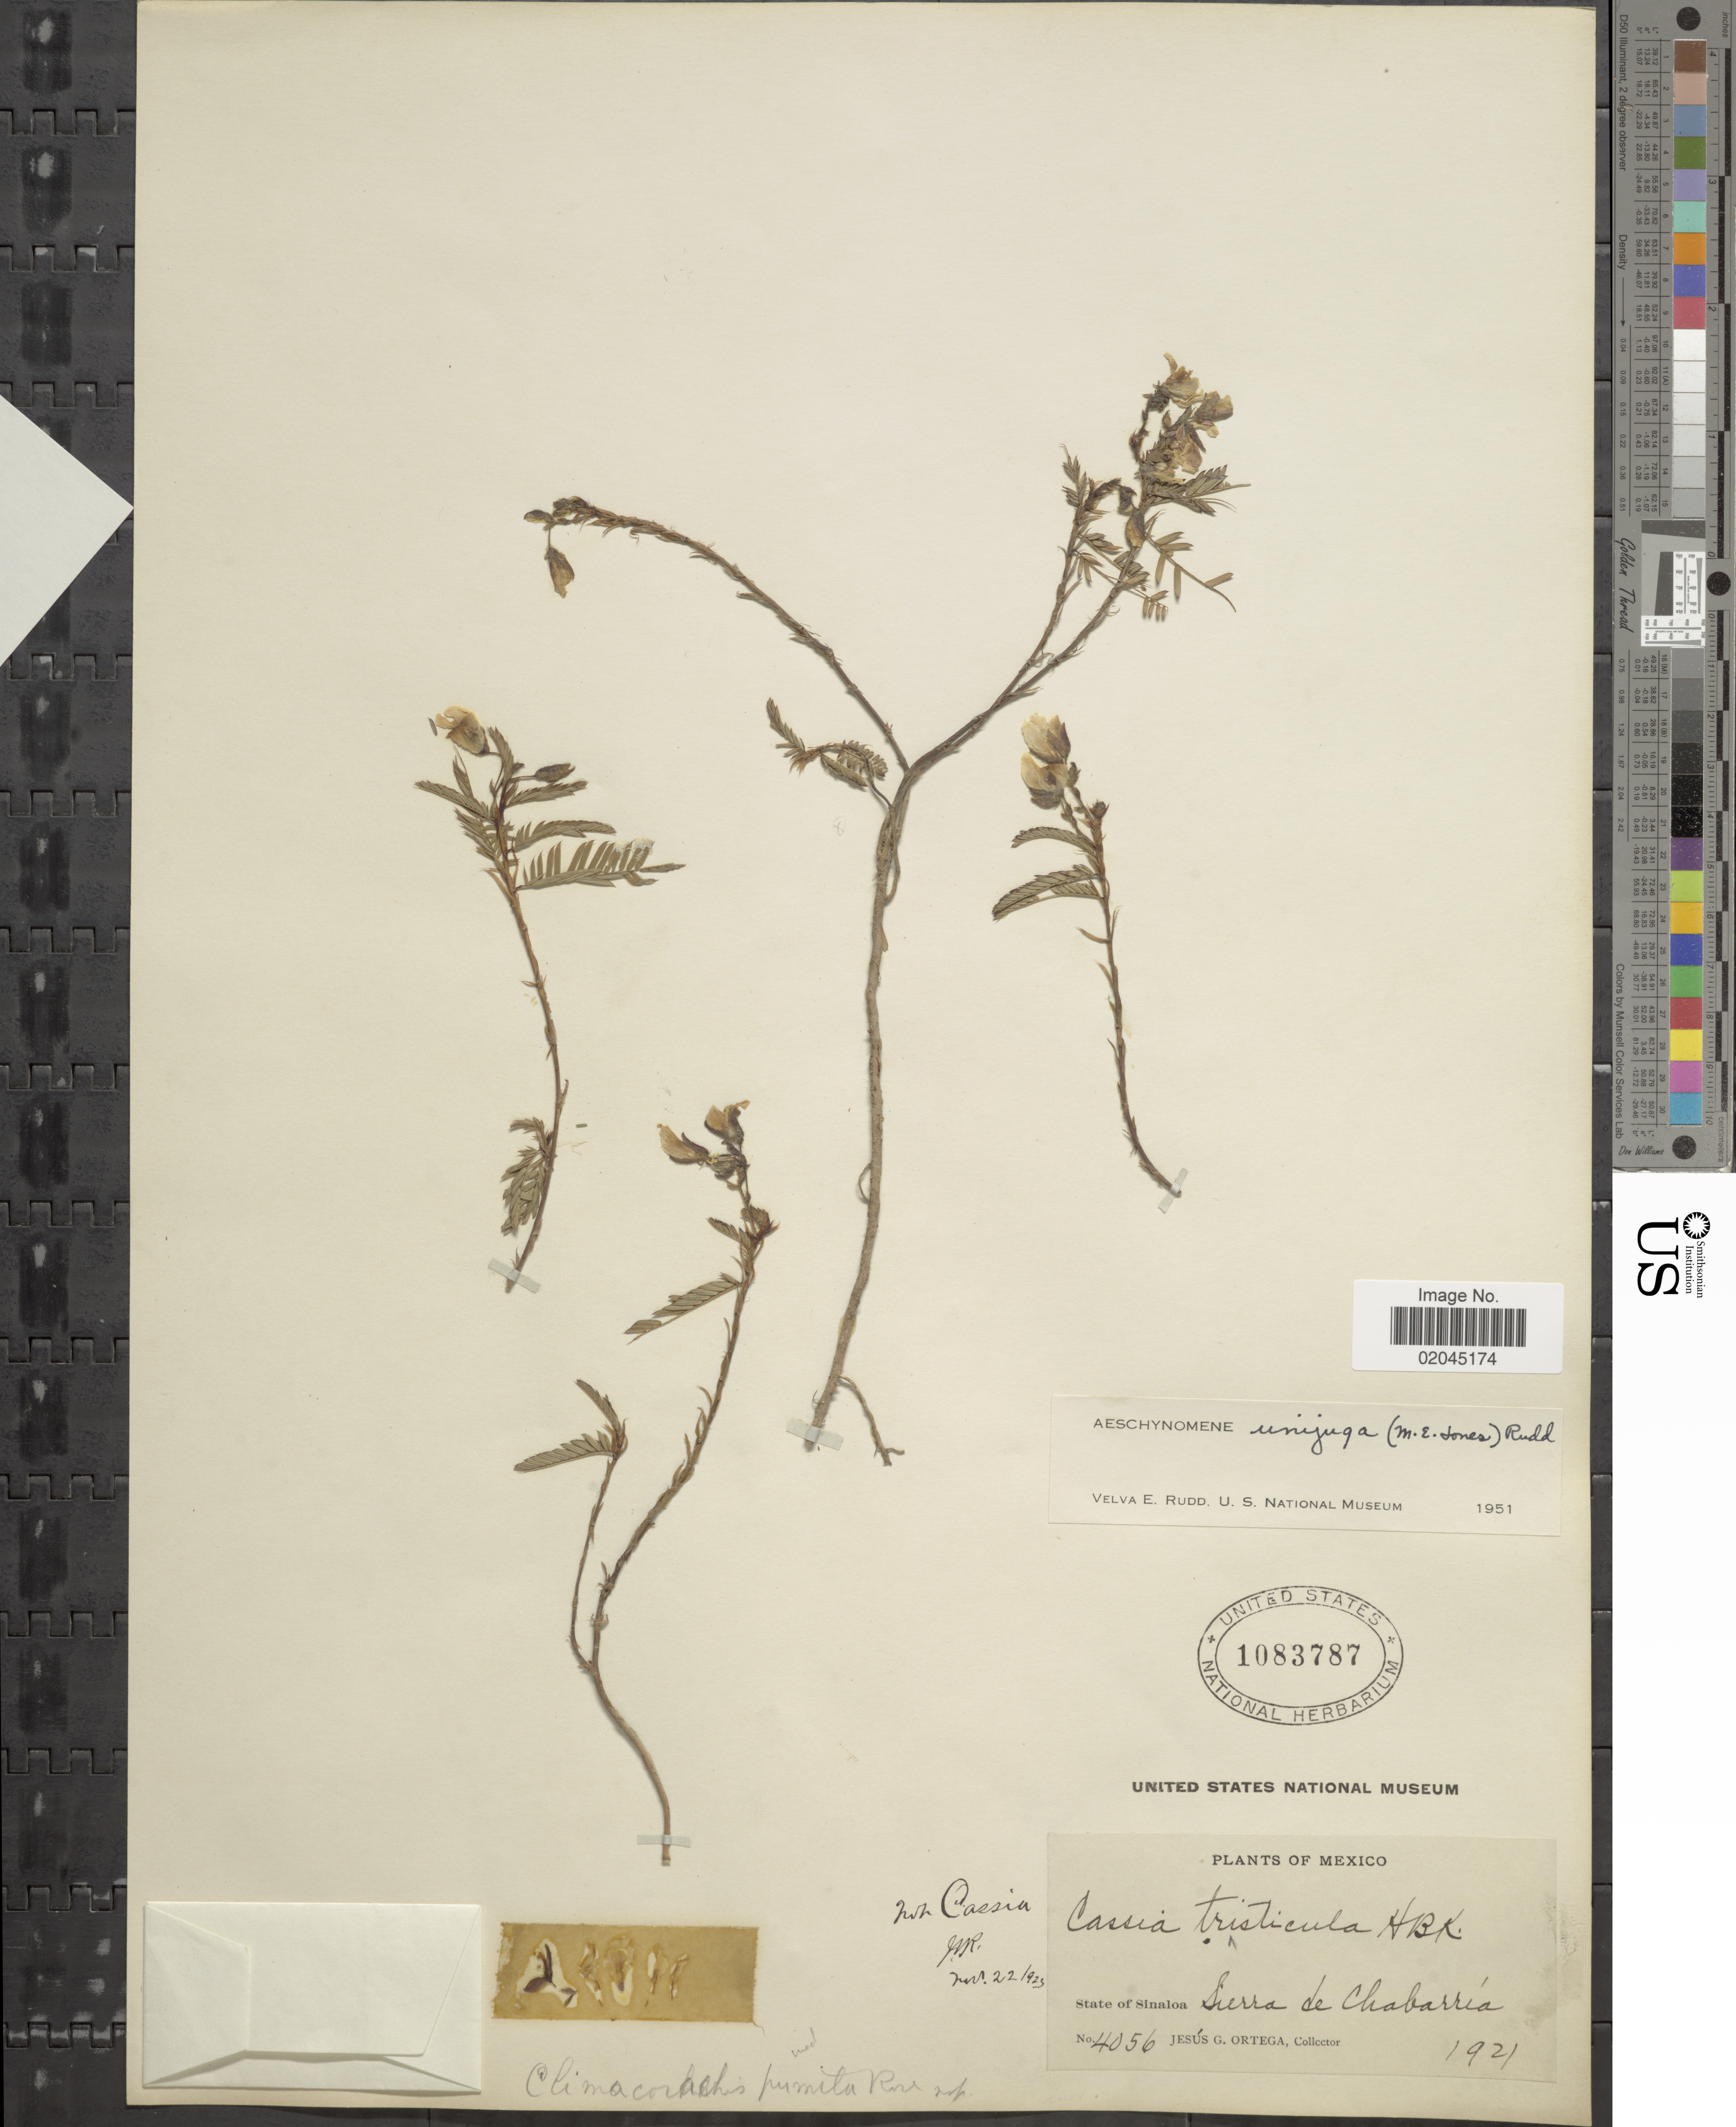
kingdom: Plantae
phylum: Tracheophyta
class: Magnoliopsida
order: Fabales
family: Fabaceae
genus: Aeschynomene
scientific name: Aeschynomene unijuga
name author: (M.E. Jones) Rudd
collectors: J. Ortega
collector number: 4056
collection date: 1921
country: Mexico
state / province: Sinaloa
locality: Sierra de Chabarría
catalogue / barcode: US 1083787